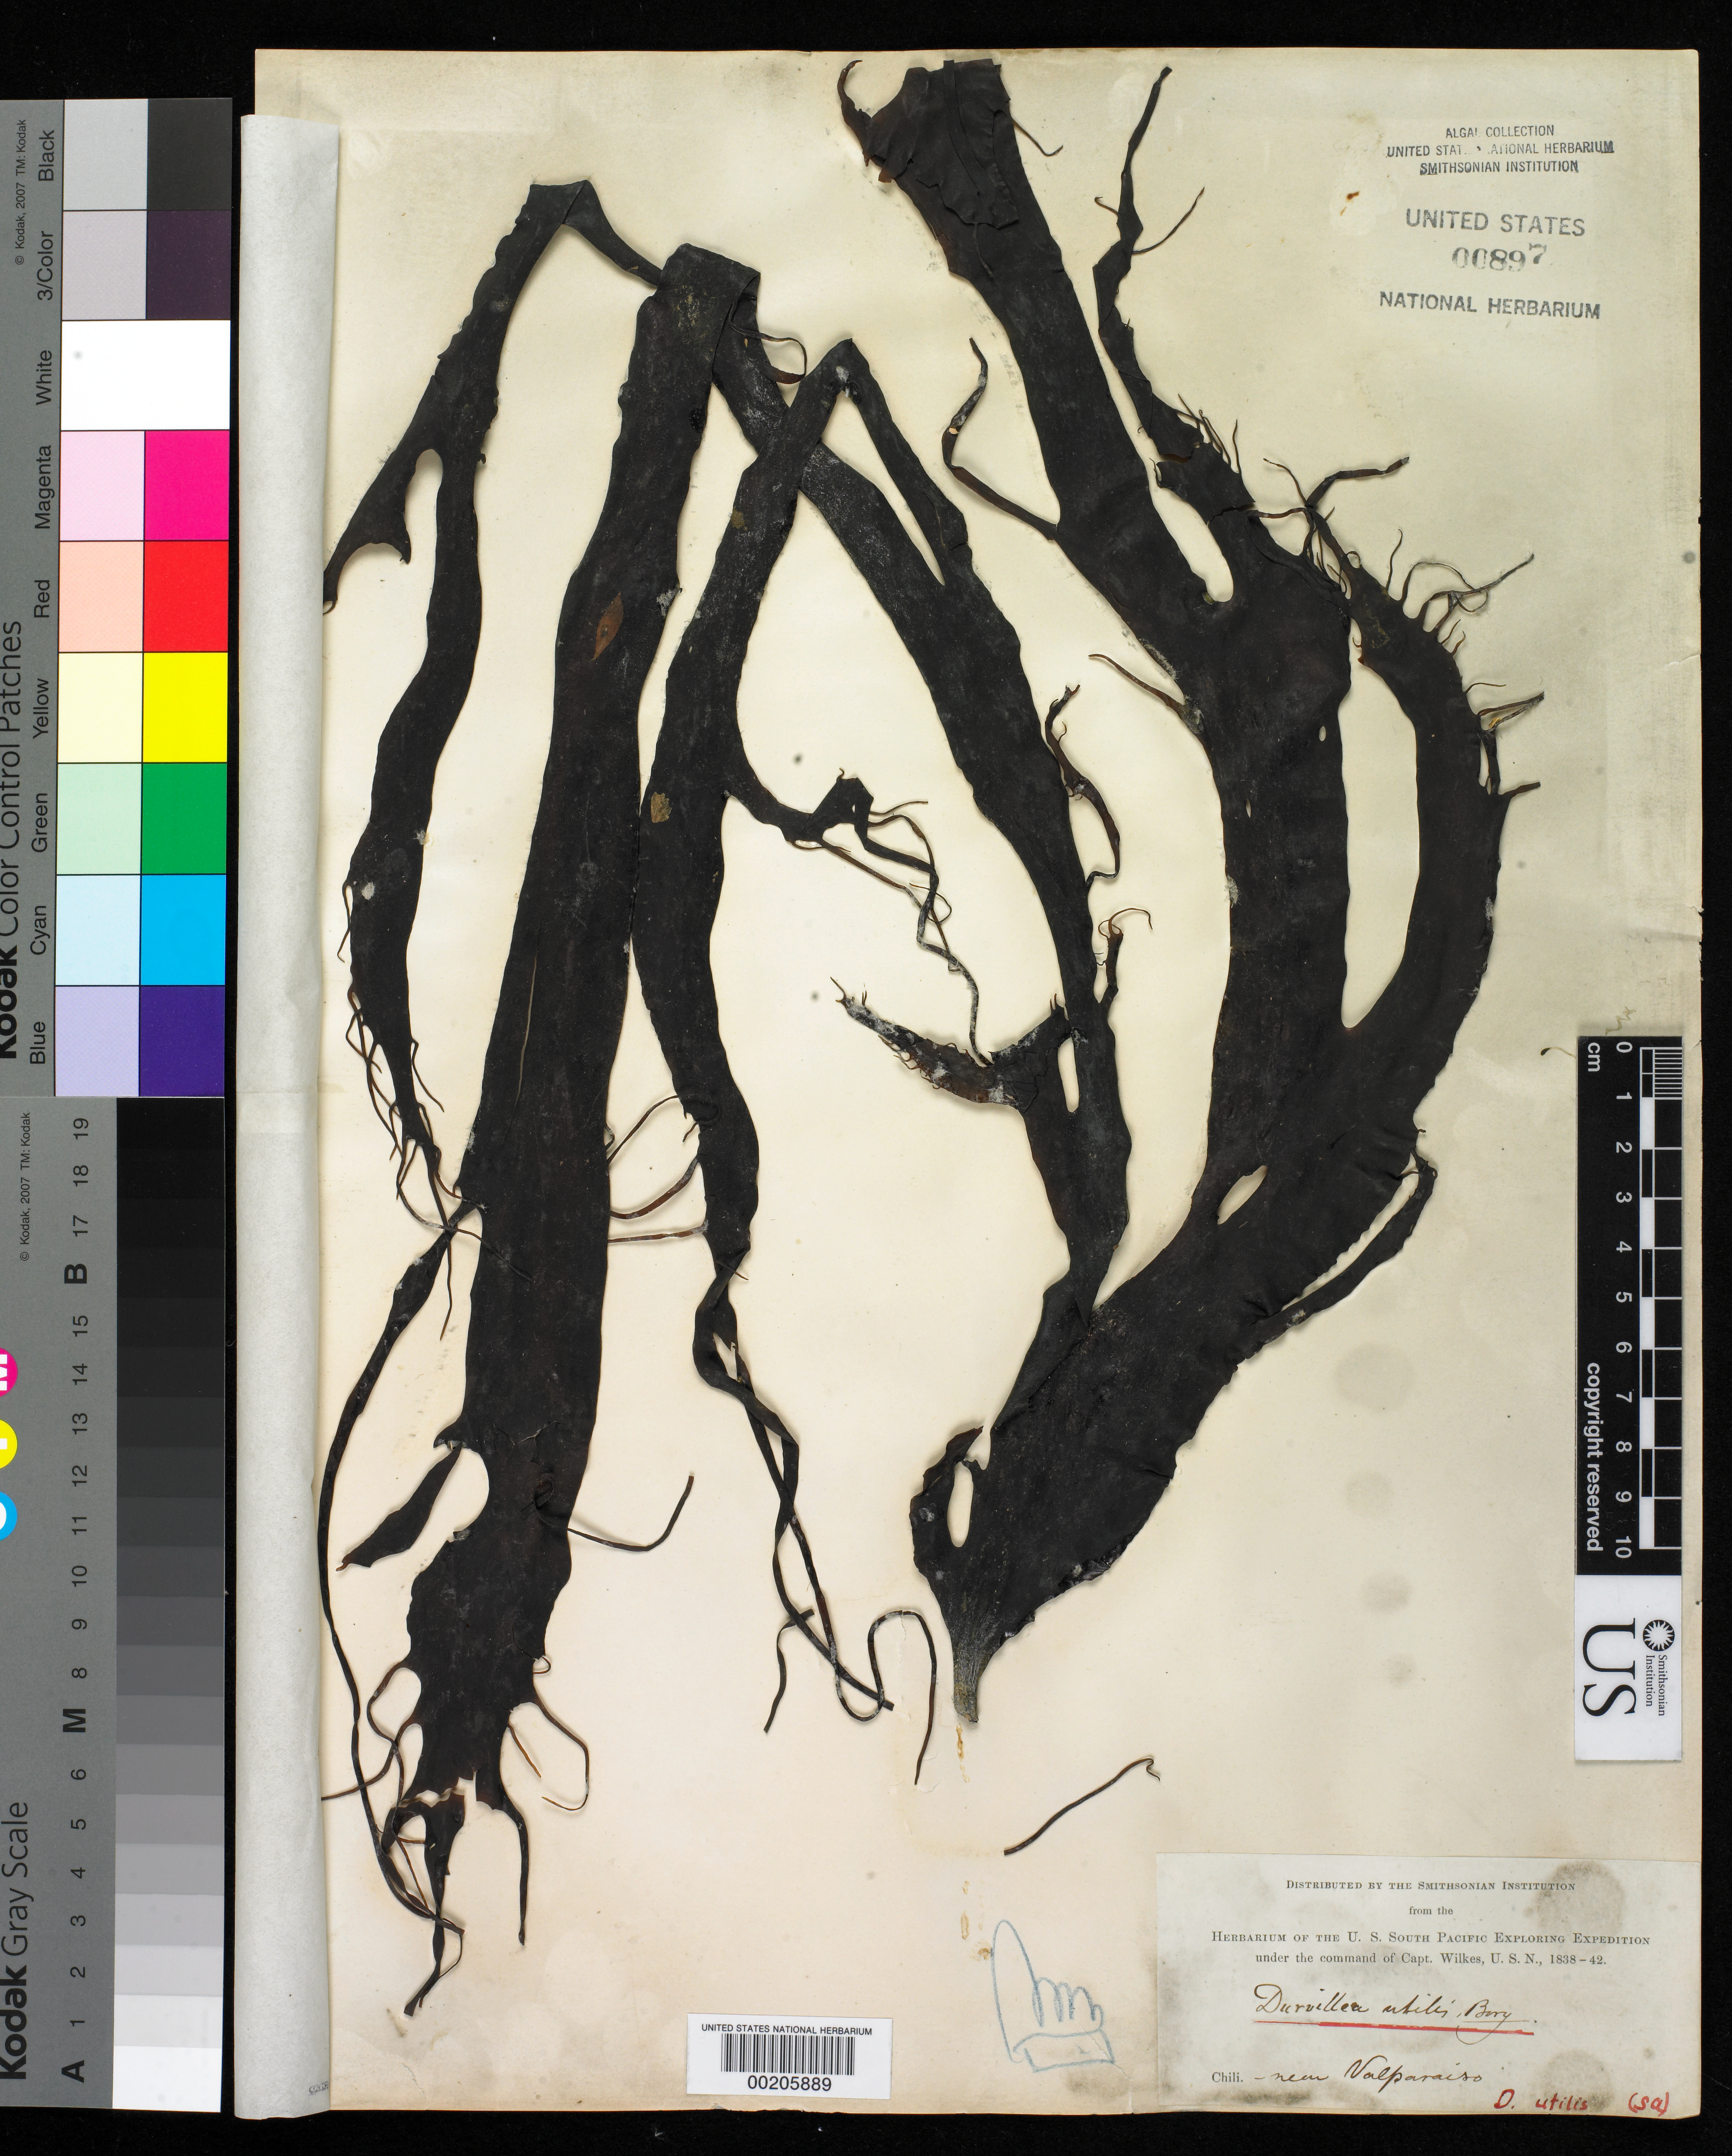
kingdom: Chromista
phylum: Ochrophyta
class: Phaeophyceae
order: Fucales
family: Durvillaeaceae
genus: Durvillaea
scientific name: Durvillaea utilis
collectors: W. D. Brackenridge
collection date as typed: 1839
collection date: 1839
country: Chile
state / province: Valparaíso (V)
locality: Near Valparaiso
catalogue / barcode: US 897